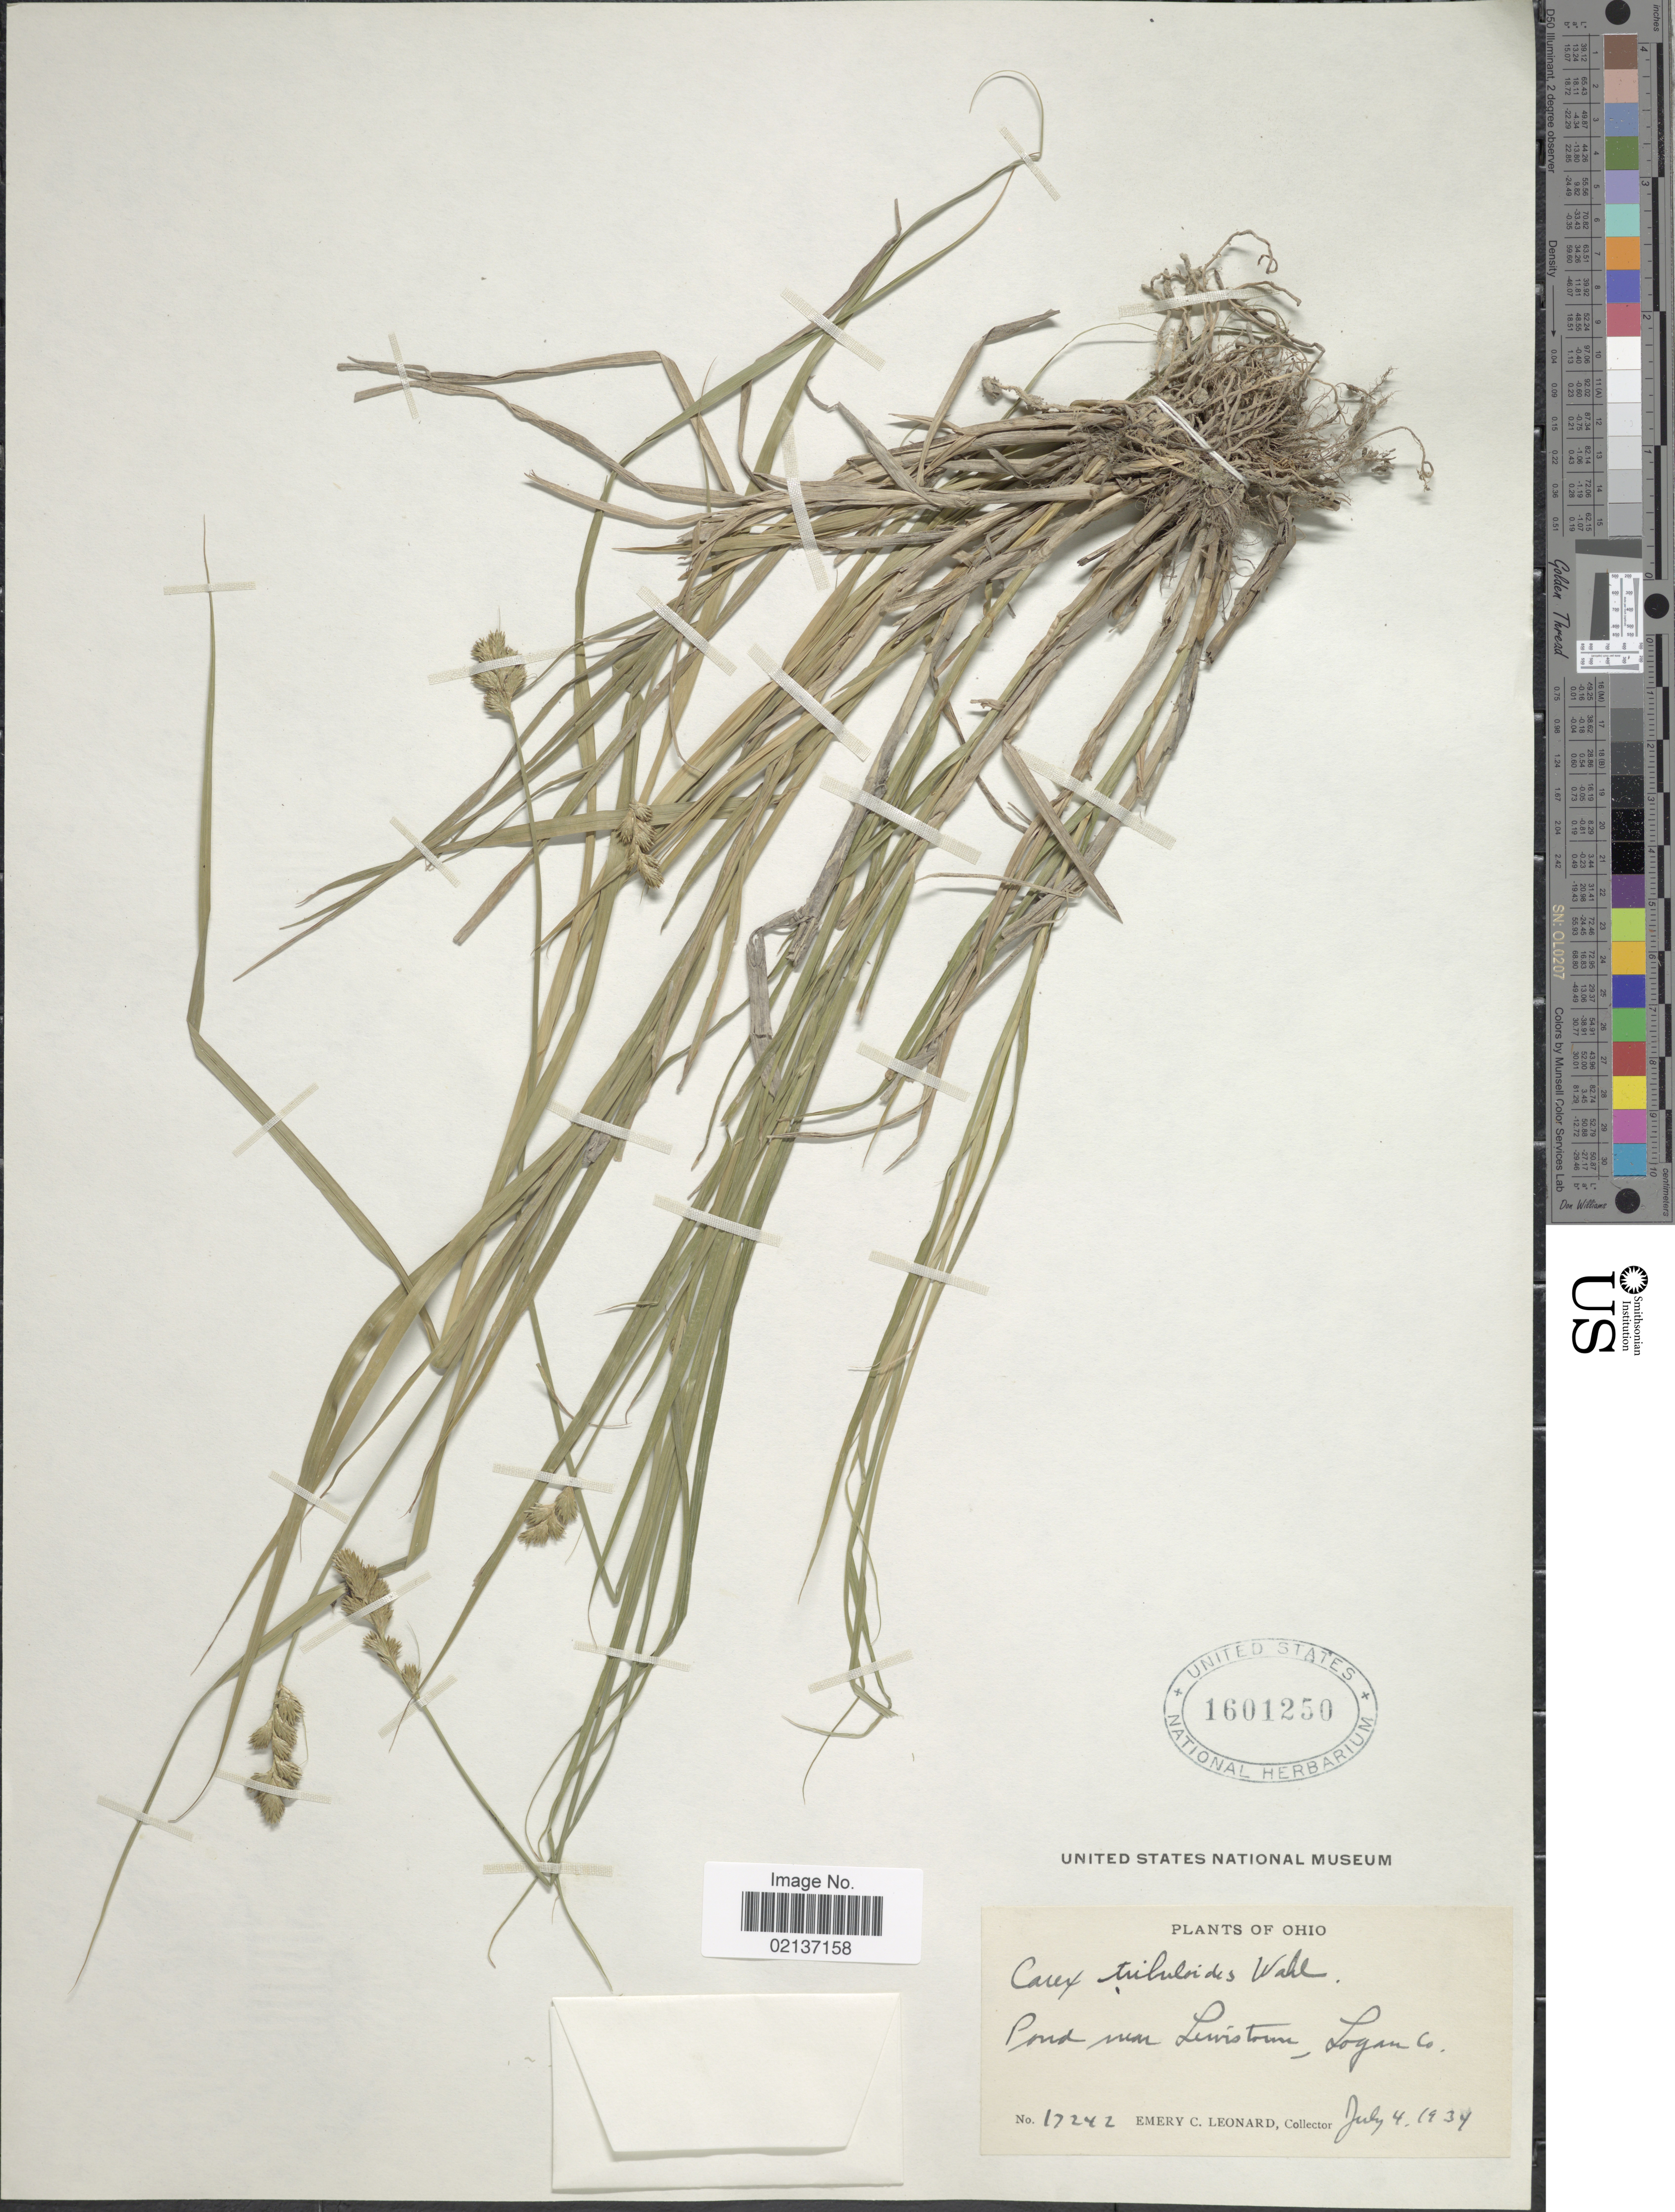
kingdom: Plantae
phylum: Tracheophyta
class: Liliopsida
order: Poales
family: Cyperaceae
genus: Carex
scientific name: Carex tribuloides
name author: Wahlenb.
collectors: E. C. Leonard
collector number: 17242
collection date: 1934-07-04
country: United States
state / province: Ohio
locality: Pond near Lewistown, Logan Co.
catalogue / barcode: US 1601250